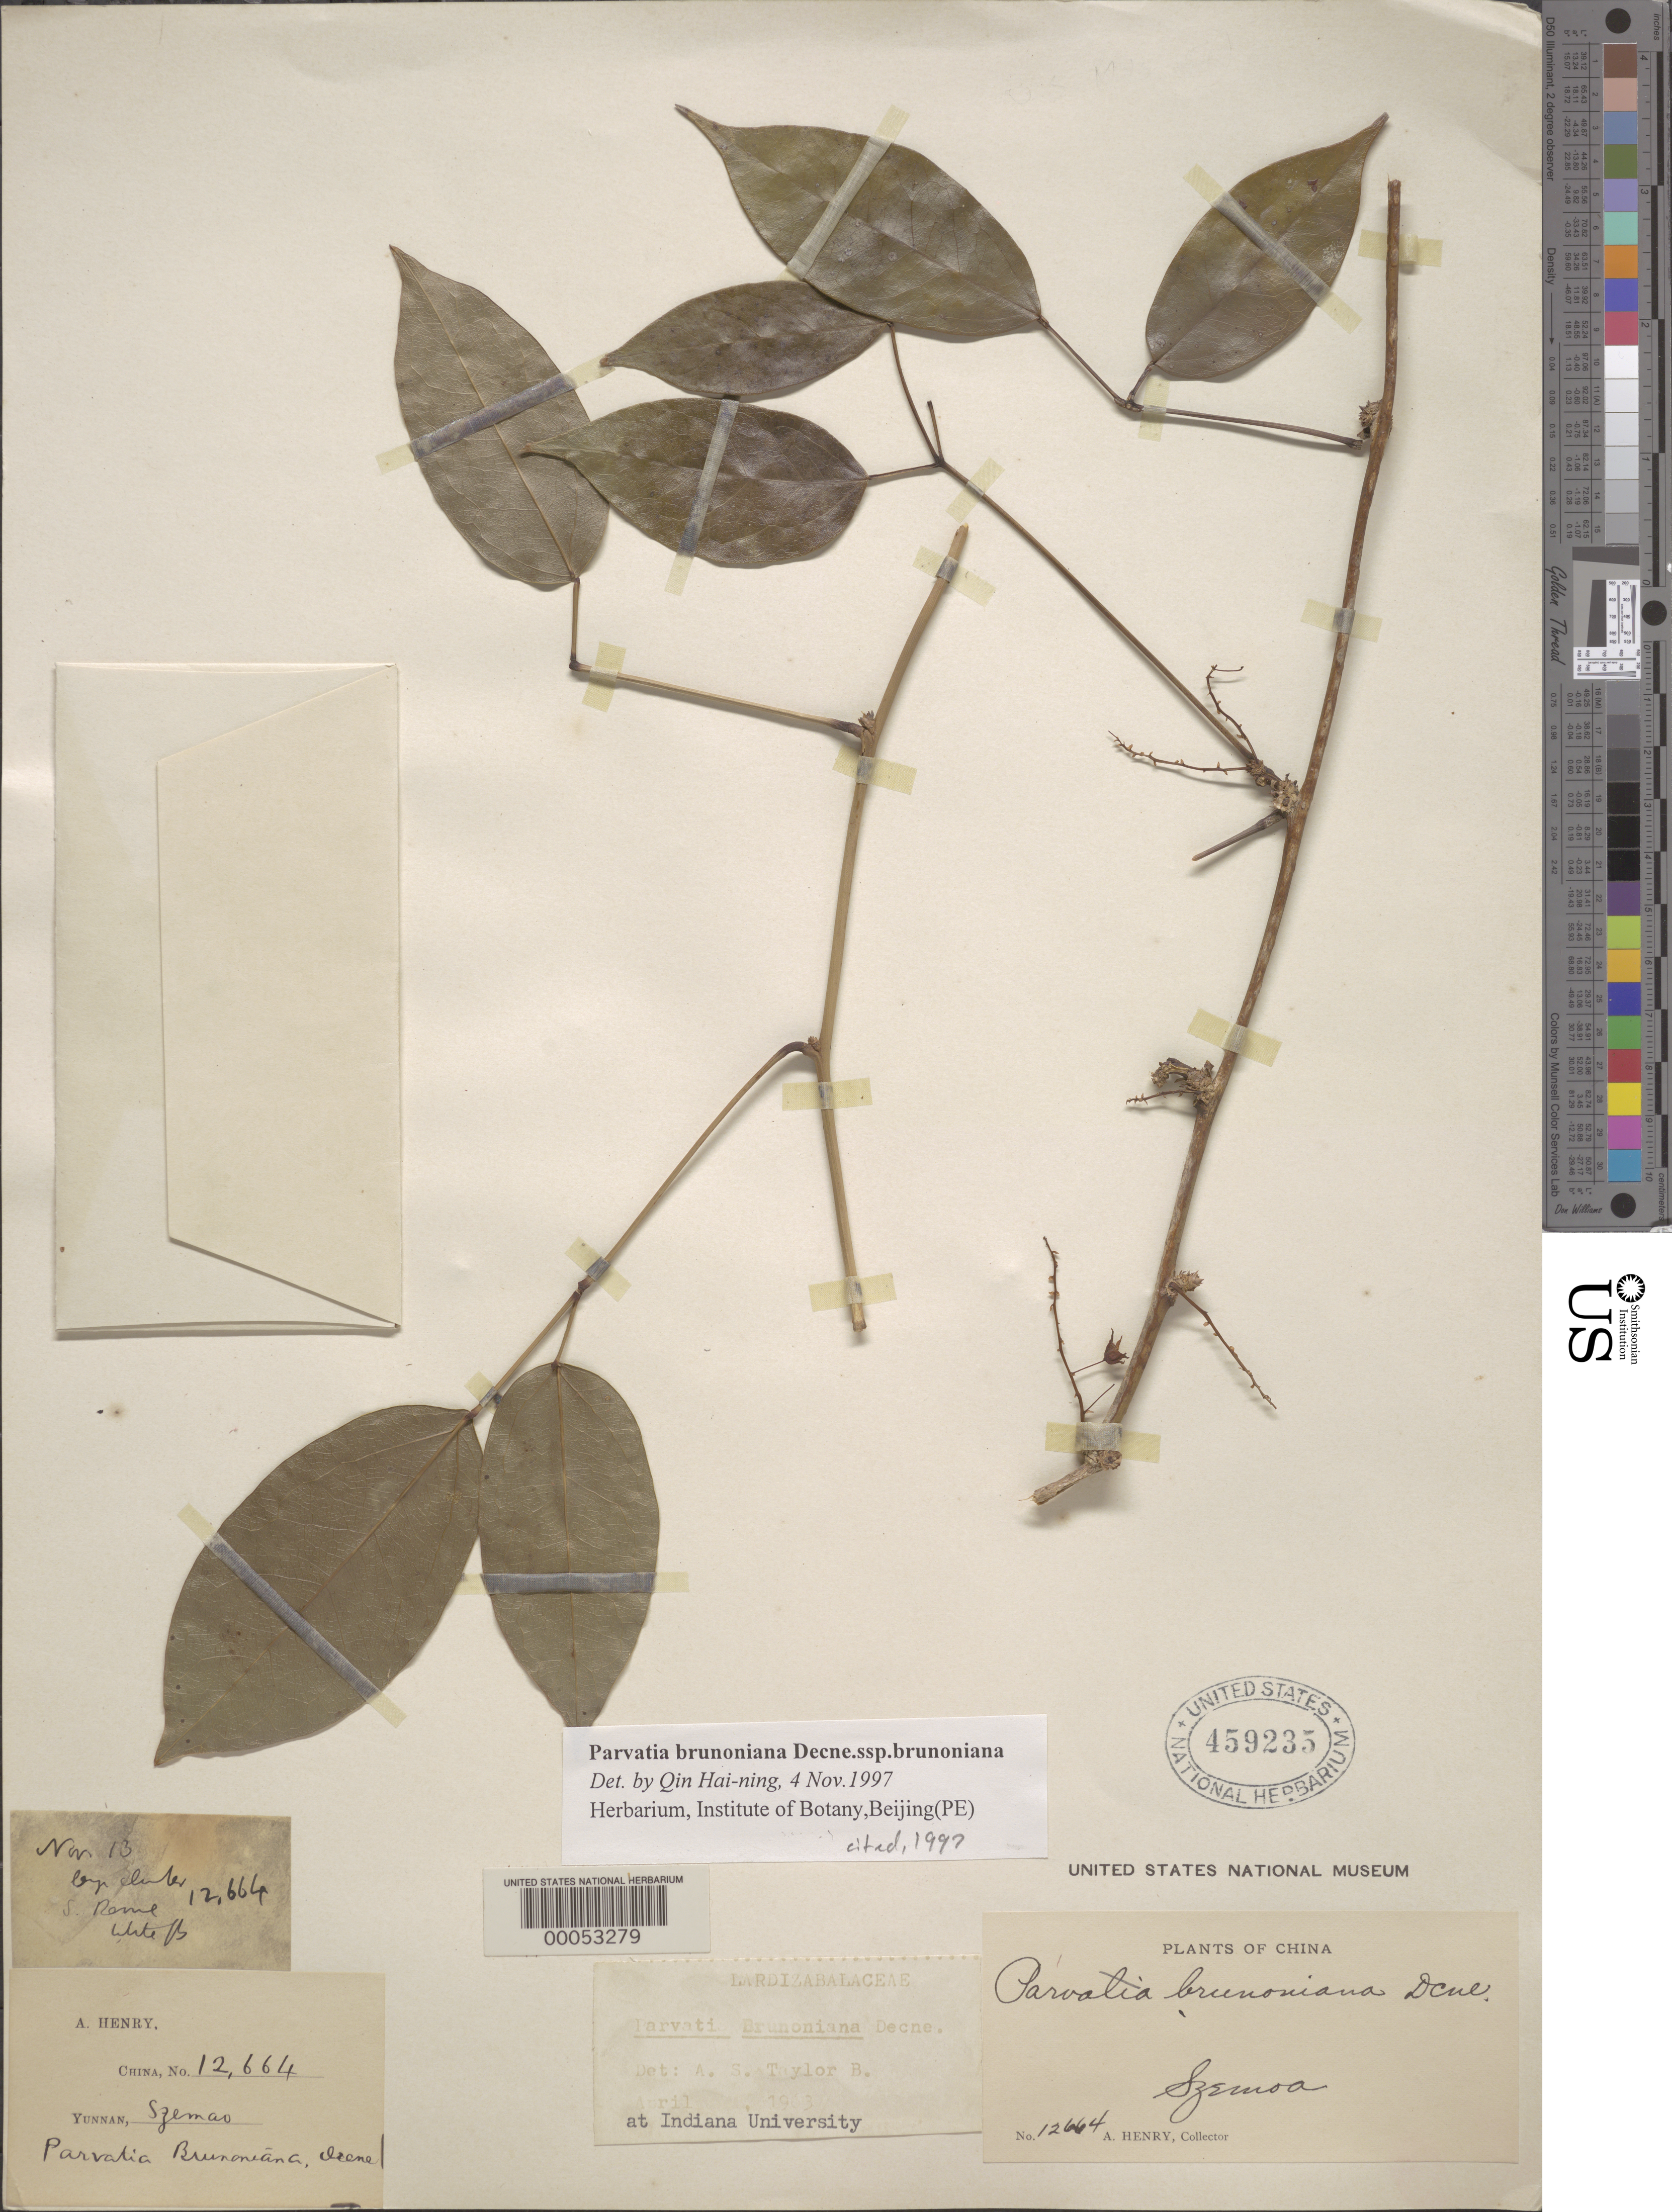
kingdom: Plantae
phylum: Tracheophyta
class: Magnoliopsida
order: Ranunculales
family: Lardizabalaceae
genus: Parvatia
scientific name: Parvatia brunoniana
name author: Decne.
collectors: A. Henry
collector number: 12664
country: China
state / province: Yunnan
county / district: Simao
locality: Szemao. [= Simao]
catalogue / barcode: US 459235